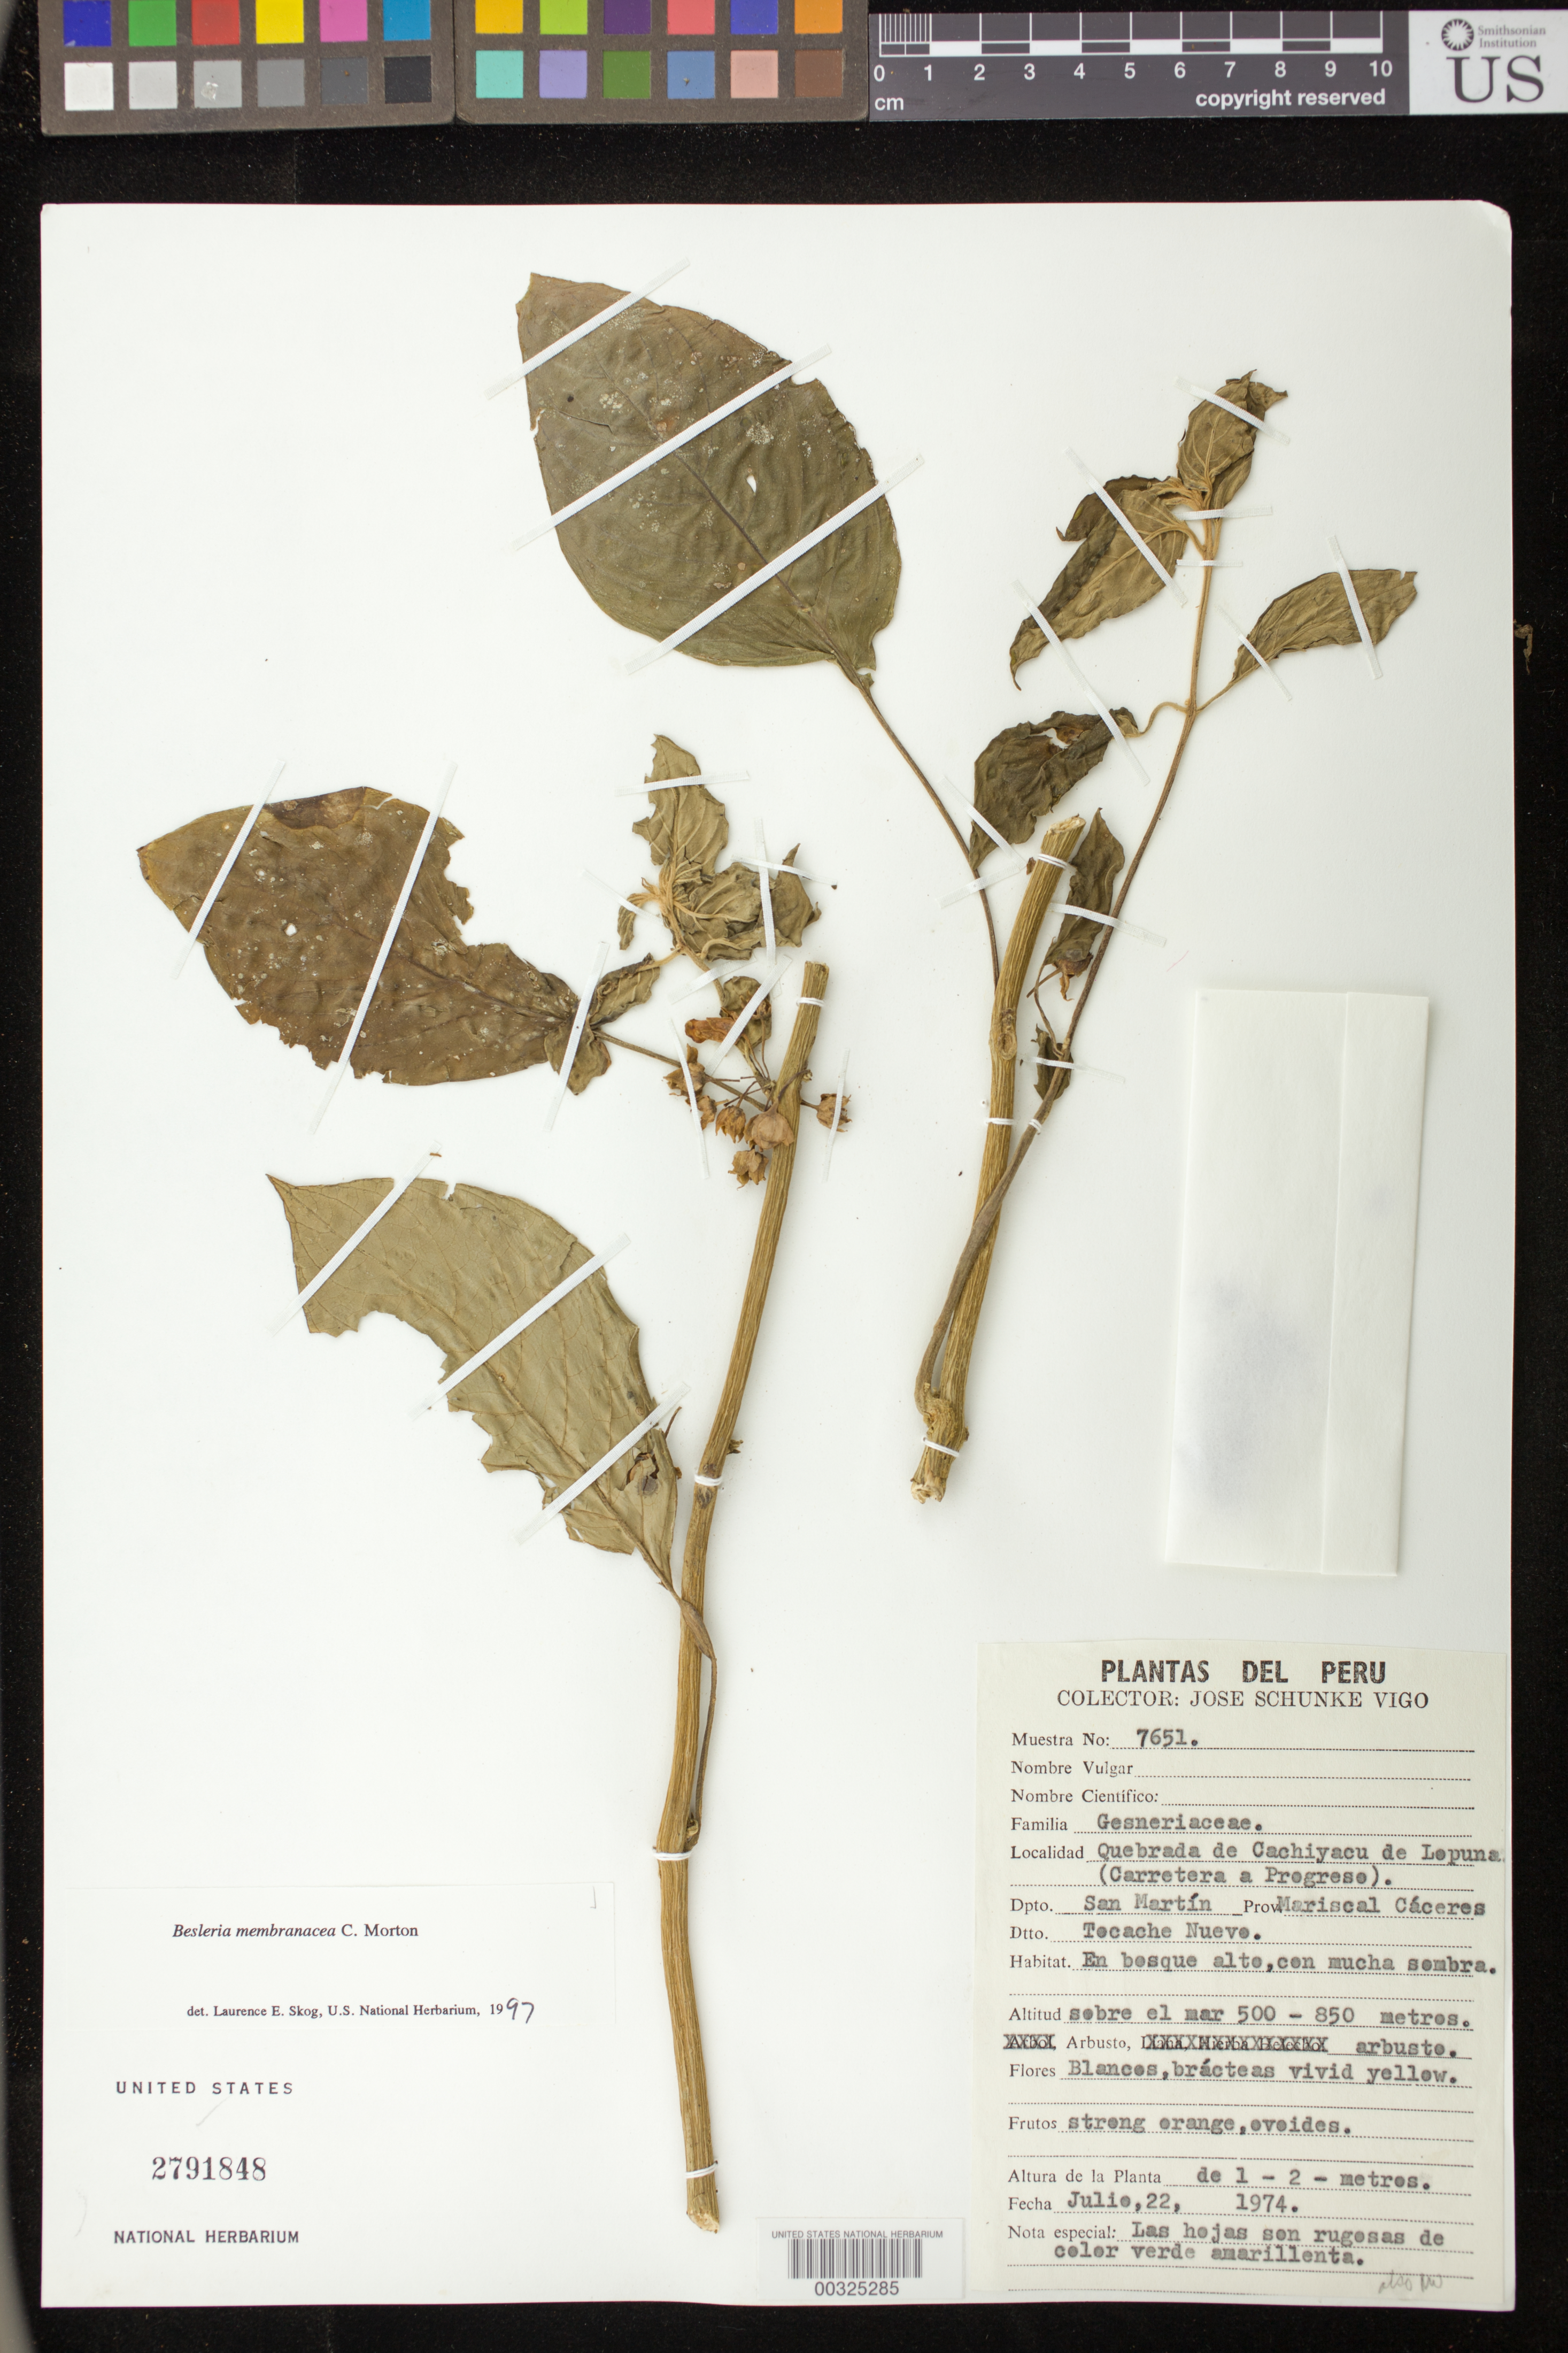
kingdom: Plantae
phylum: Tracheophyta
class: Magnoliopsida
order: Lamiales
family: Gesneriaceae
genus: Besleria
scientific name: Besleria membranacea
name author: C.V. Morton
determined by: Skog, Laurence E.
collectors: J. Schunke Vigo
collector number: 7651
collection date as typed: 22 Jul 1974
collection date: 1974-07-22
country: Peru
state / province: San Martín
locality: Prov. Mariscal Cáceres, dtto. Tocache Nuevo; Quebrada de Cachiyacu de Lopuna (Carretera a Progreso)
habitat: En bosque alto, con mucha sombra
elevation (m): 500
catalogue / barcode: US 2791848